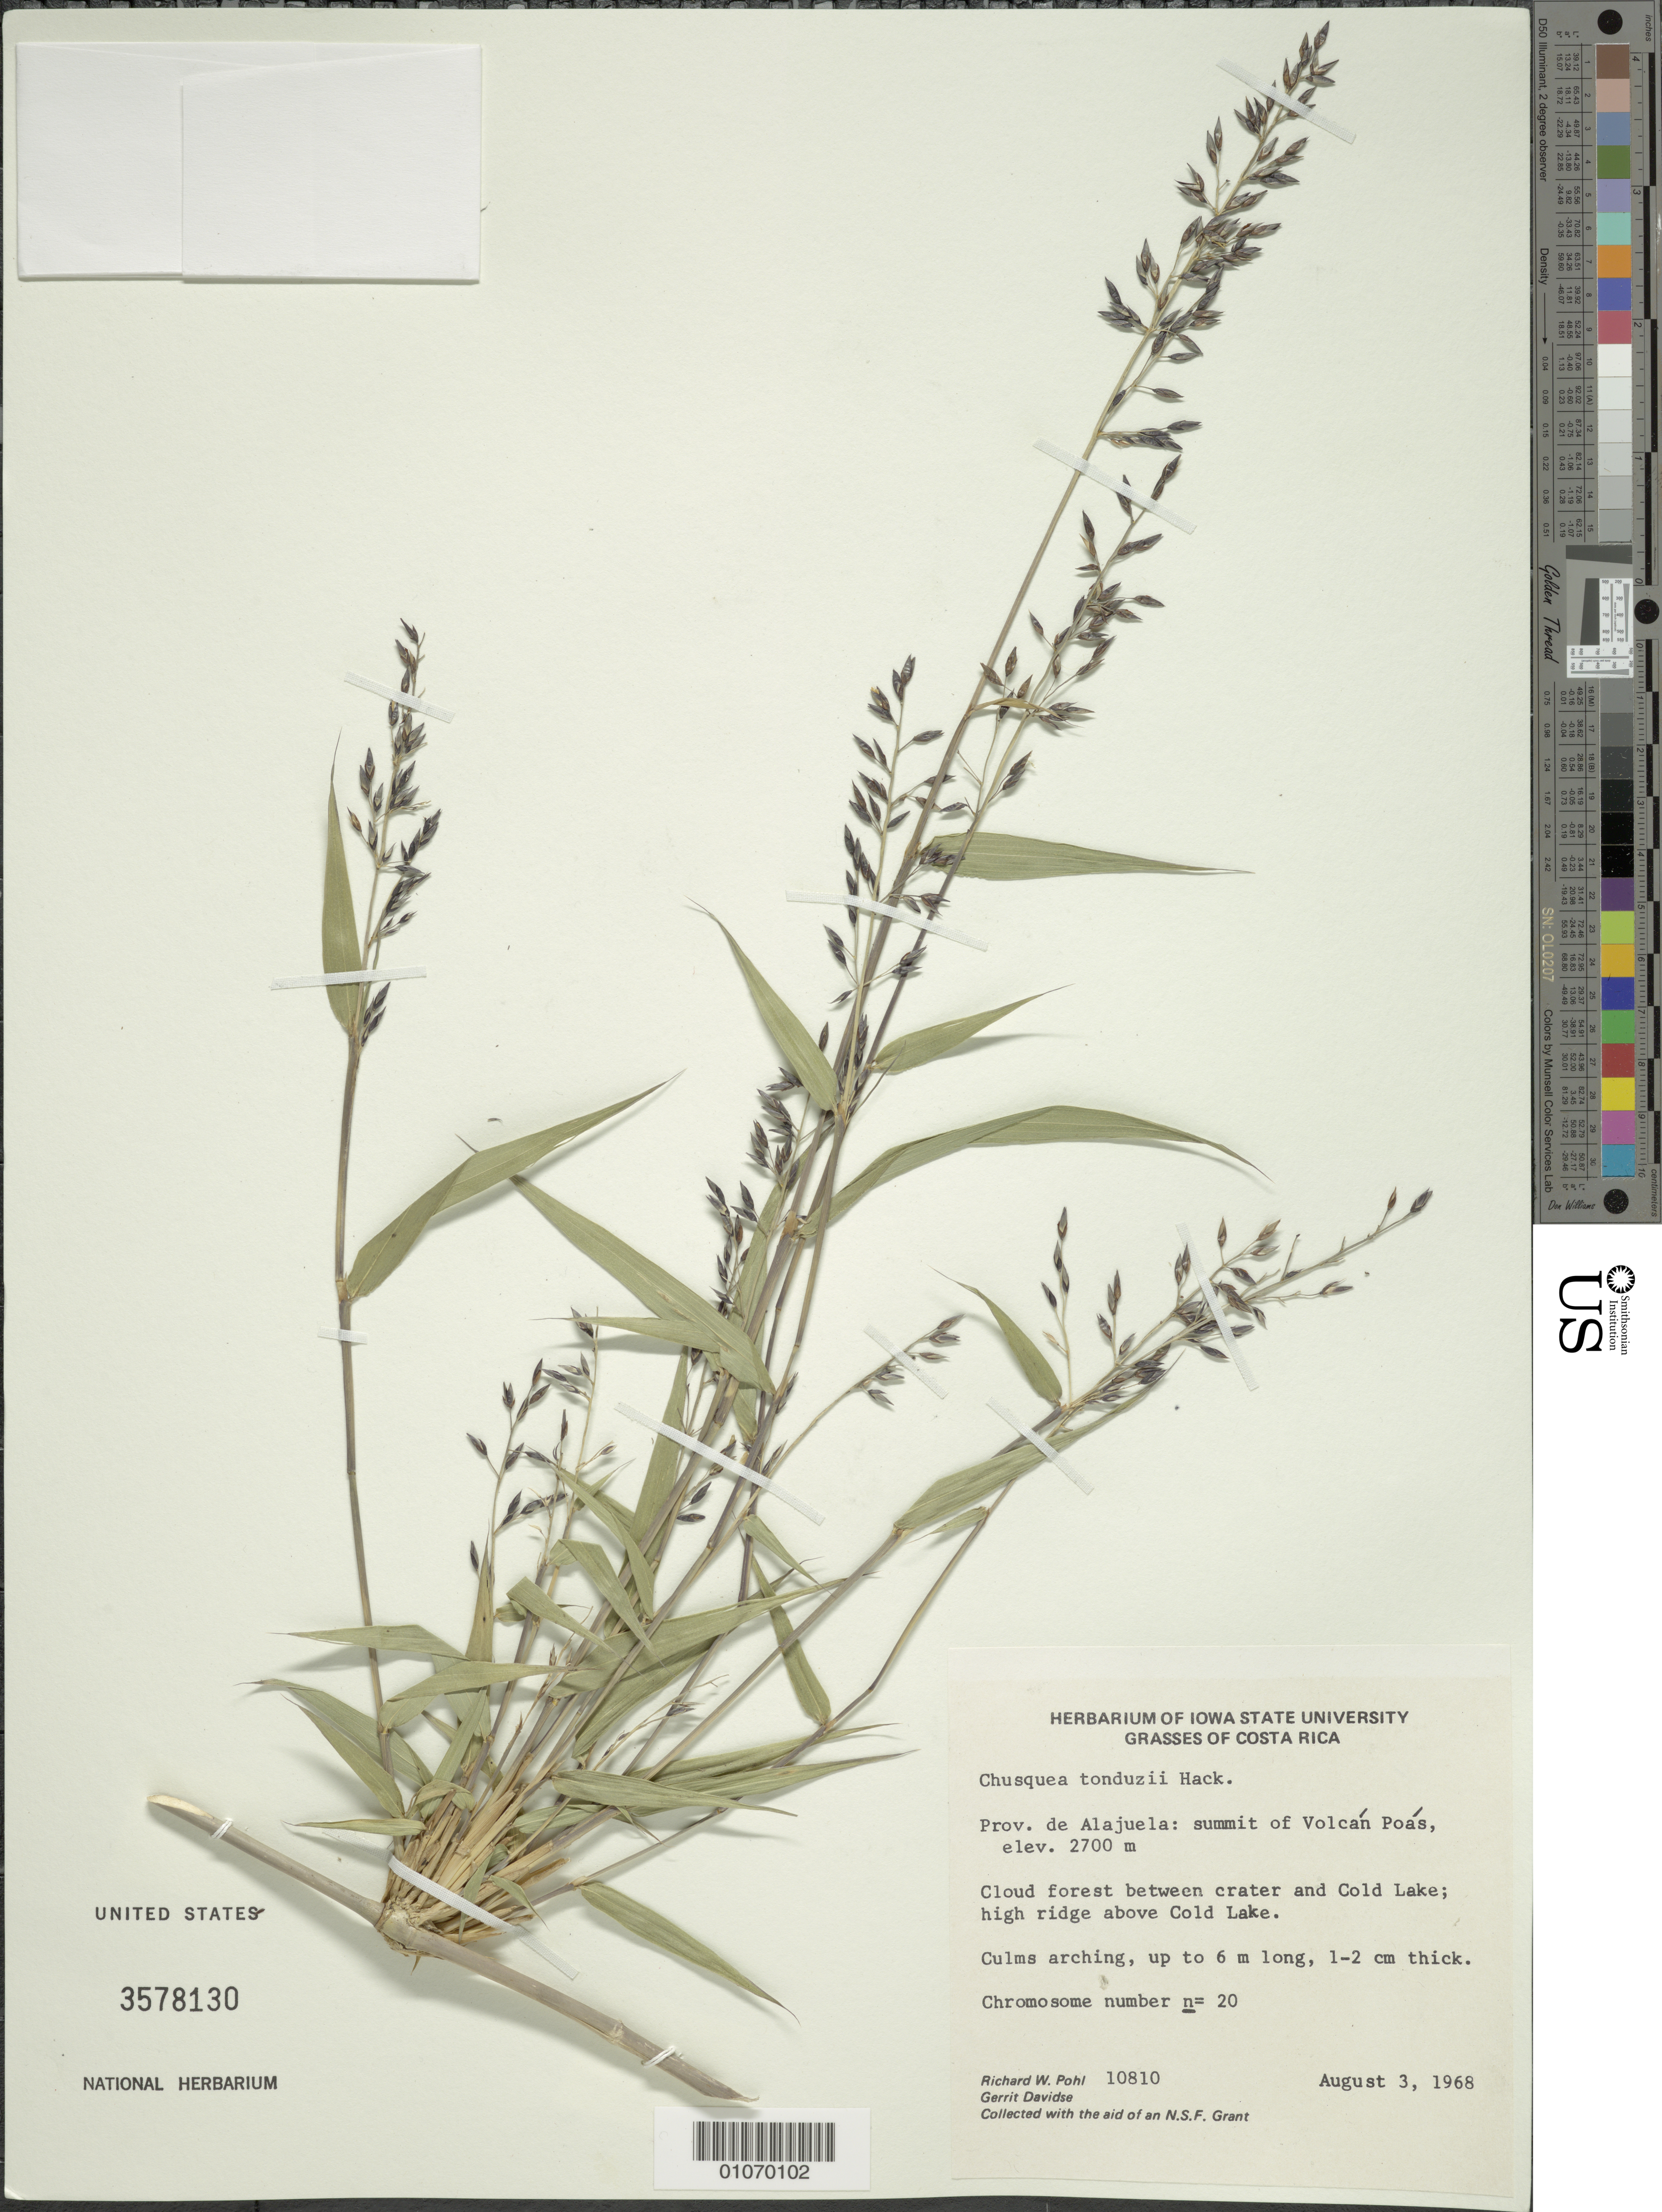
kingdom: Plantae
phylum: Tracheophyta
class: Liliopsida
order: Poales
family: Poaceae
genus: Chusquea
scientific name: Chusquea tonduzii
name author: Hack.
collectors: R. W. Pohl & G. Davidse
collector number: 10810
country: Costa Rica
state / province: Alajuela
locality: Summit of Volcan Poas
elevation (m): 2700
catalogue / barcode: US 3578130